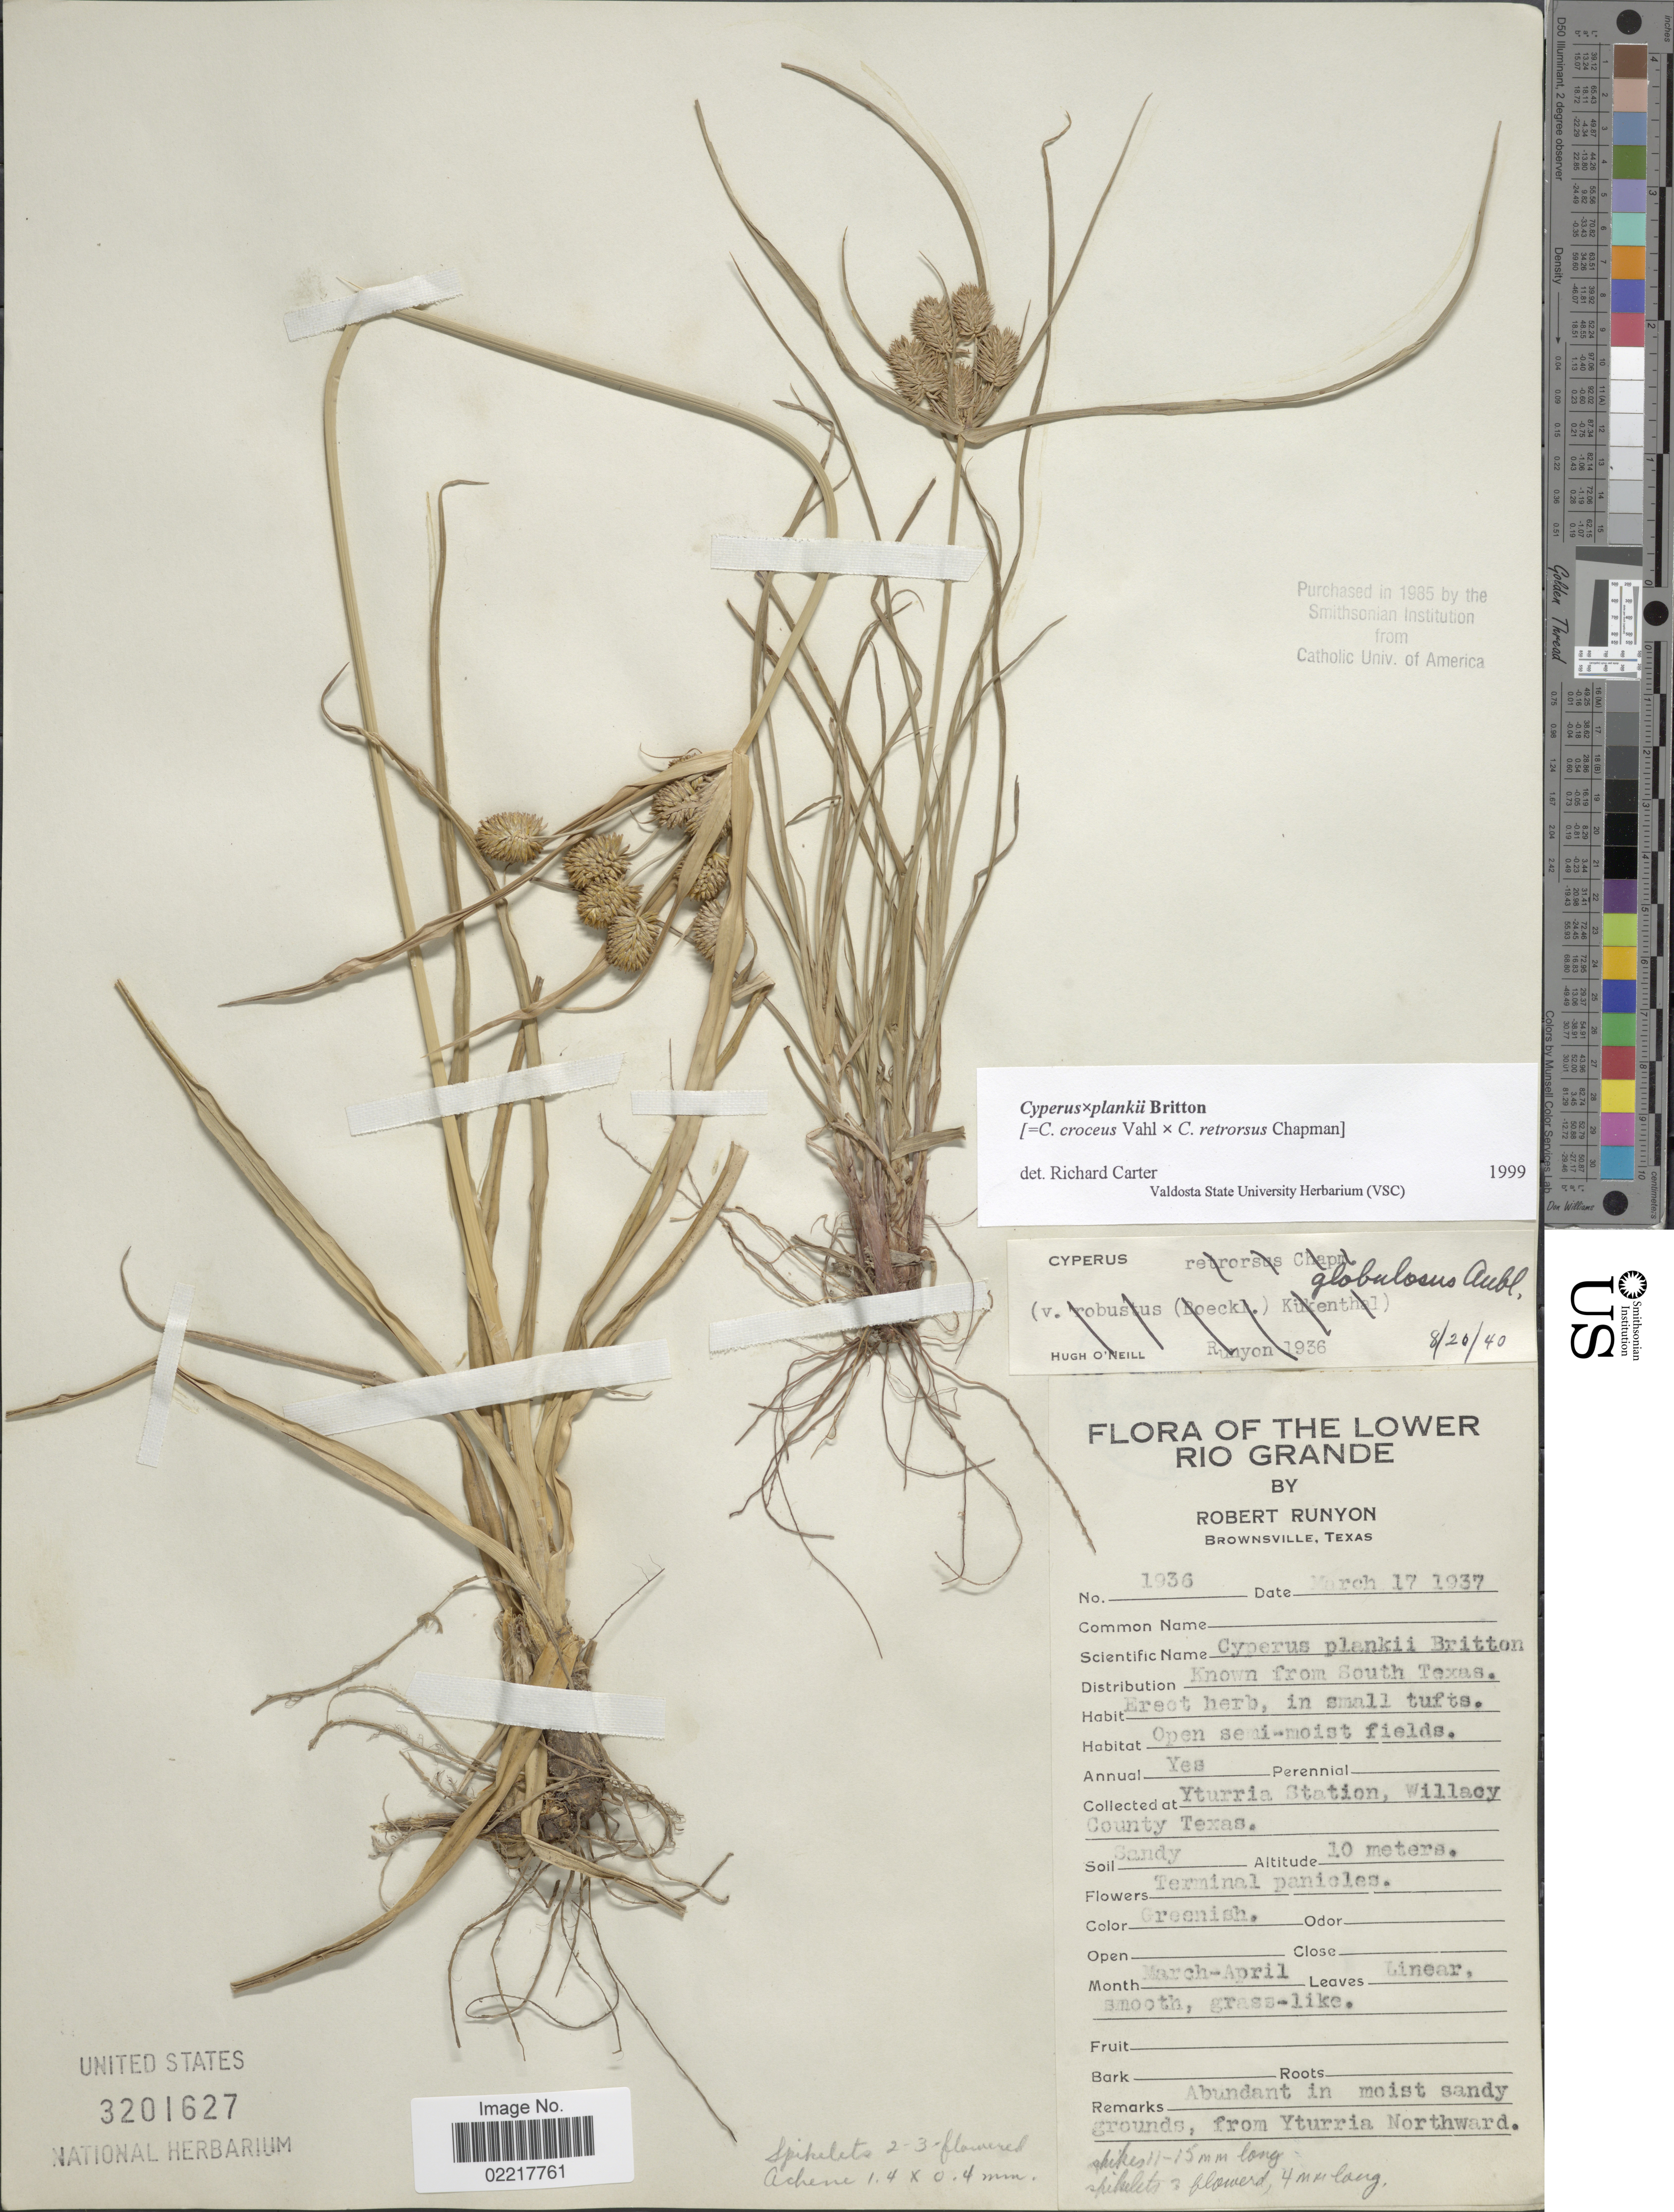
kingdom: Plantae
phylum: Tracheophyta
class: Liliopsida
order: Poales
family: Cyperaceae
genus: Cyperus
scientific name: Cyperus x plankii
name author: Britton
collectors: R. Runyon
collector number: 1936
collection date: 1937-03-17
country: United States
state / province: Texas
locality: Lower Rio Grande. South Texas [unsure placement] Yturria Station, Willacy County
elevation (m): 10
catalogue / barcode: US 3201627